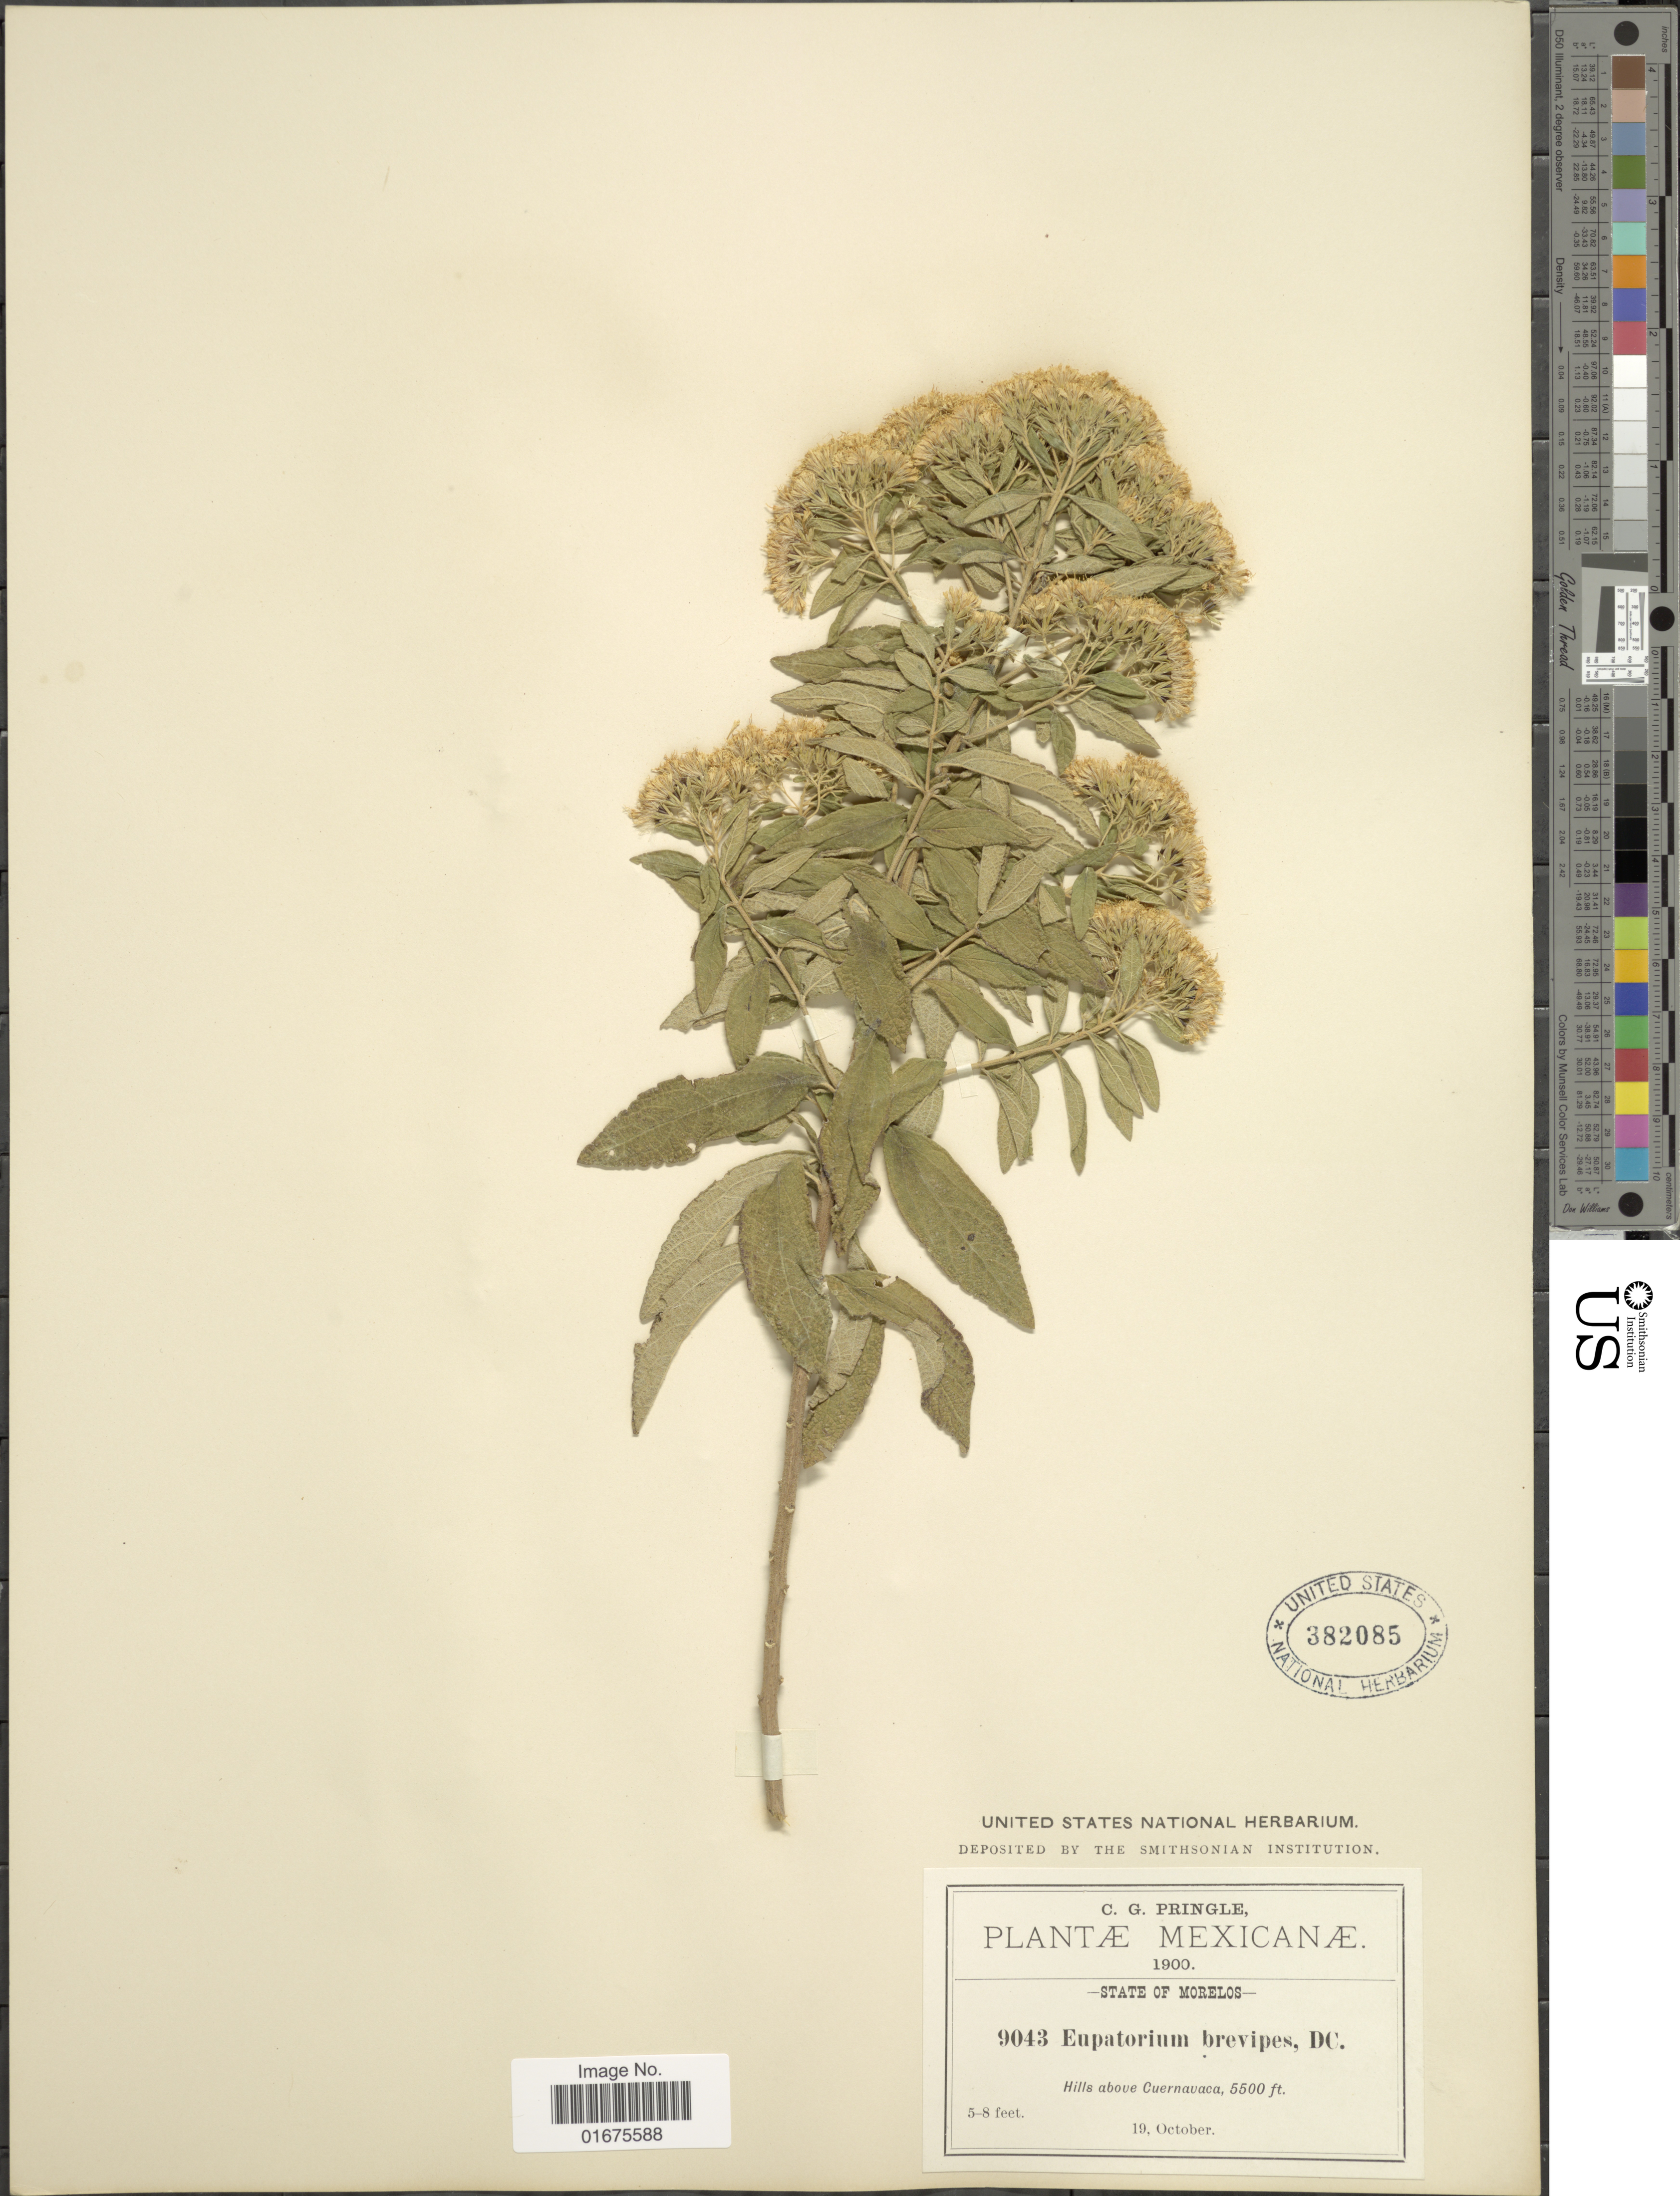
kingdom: Plantae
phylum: Tracheophyta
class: Magnoliopsida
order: Asterales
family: Asteraceae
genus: Ageratina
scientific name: Ageratina brevipes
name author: (DC.) R.M. King & H. Rob.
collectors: C. G. Pringle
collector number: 9043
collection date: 1900-10-19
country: Mexico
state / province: Morelos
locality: Hills above Cuernavaca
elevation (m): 1676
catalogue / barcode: US 382085